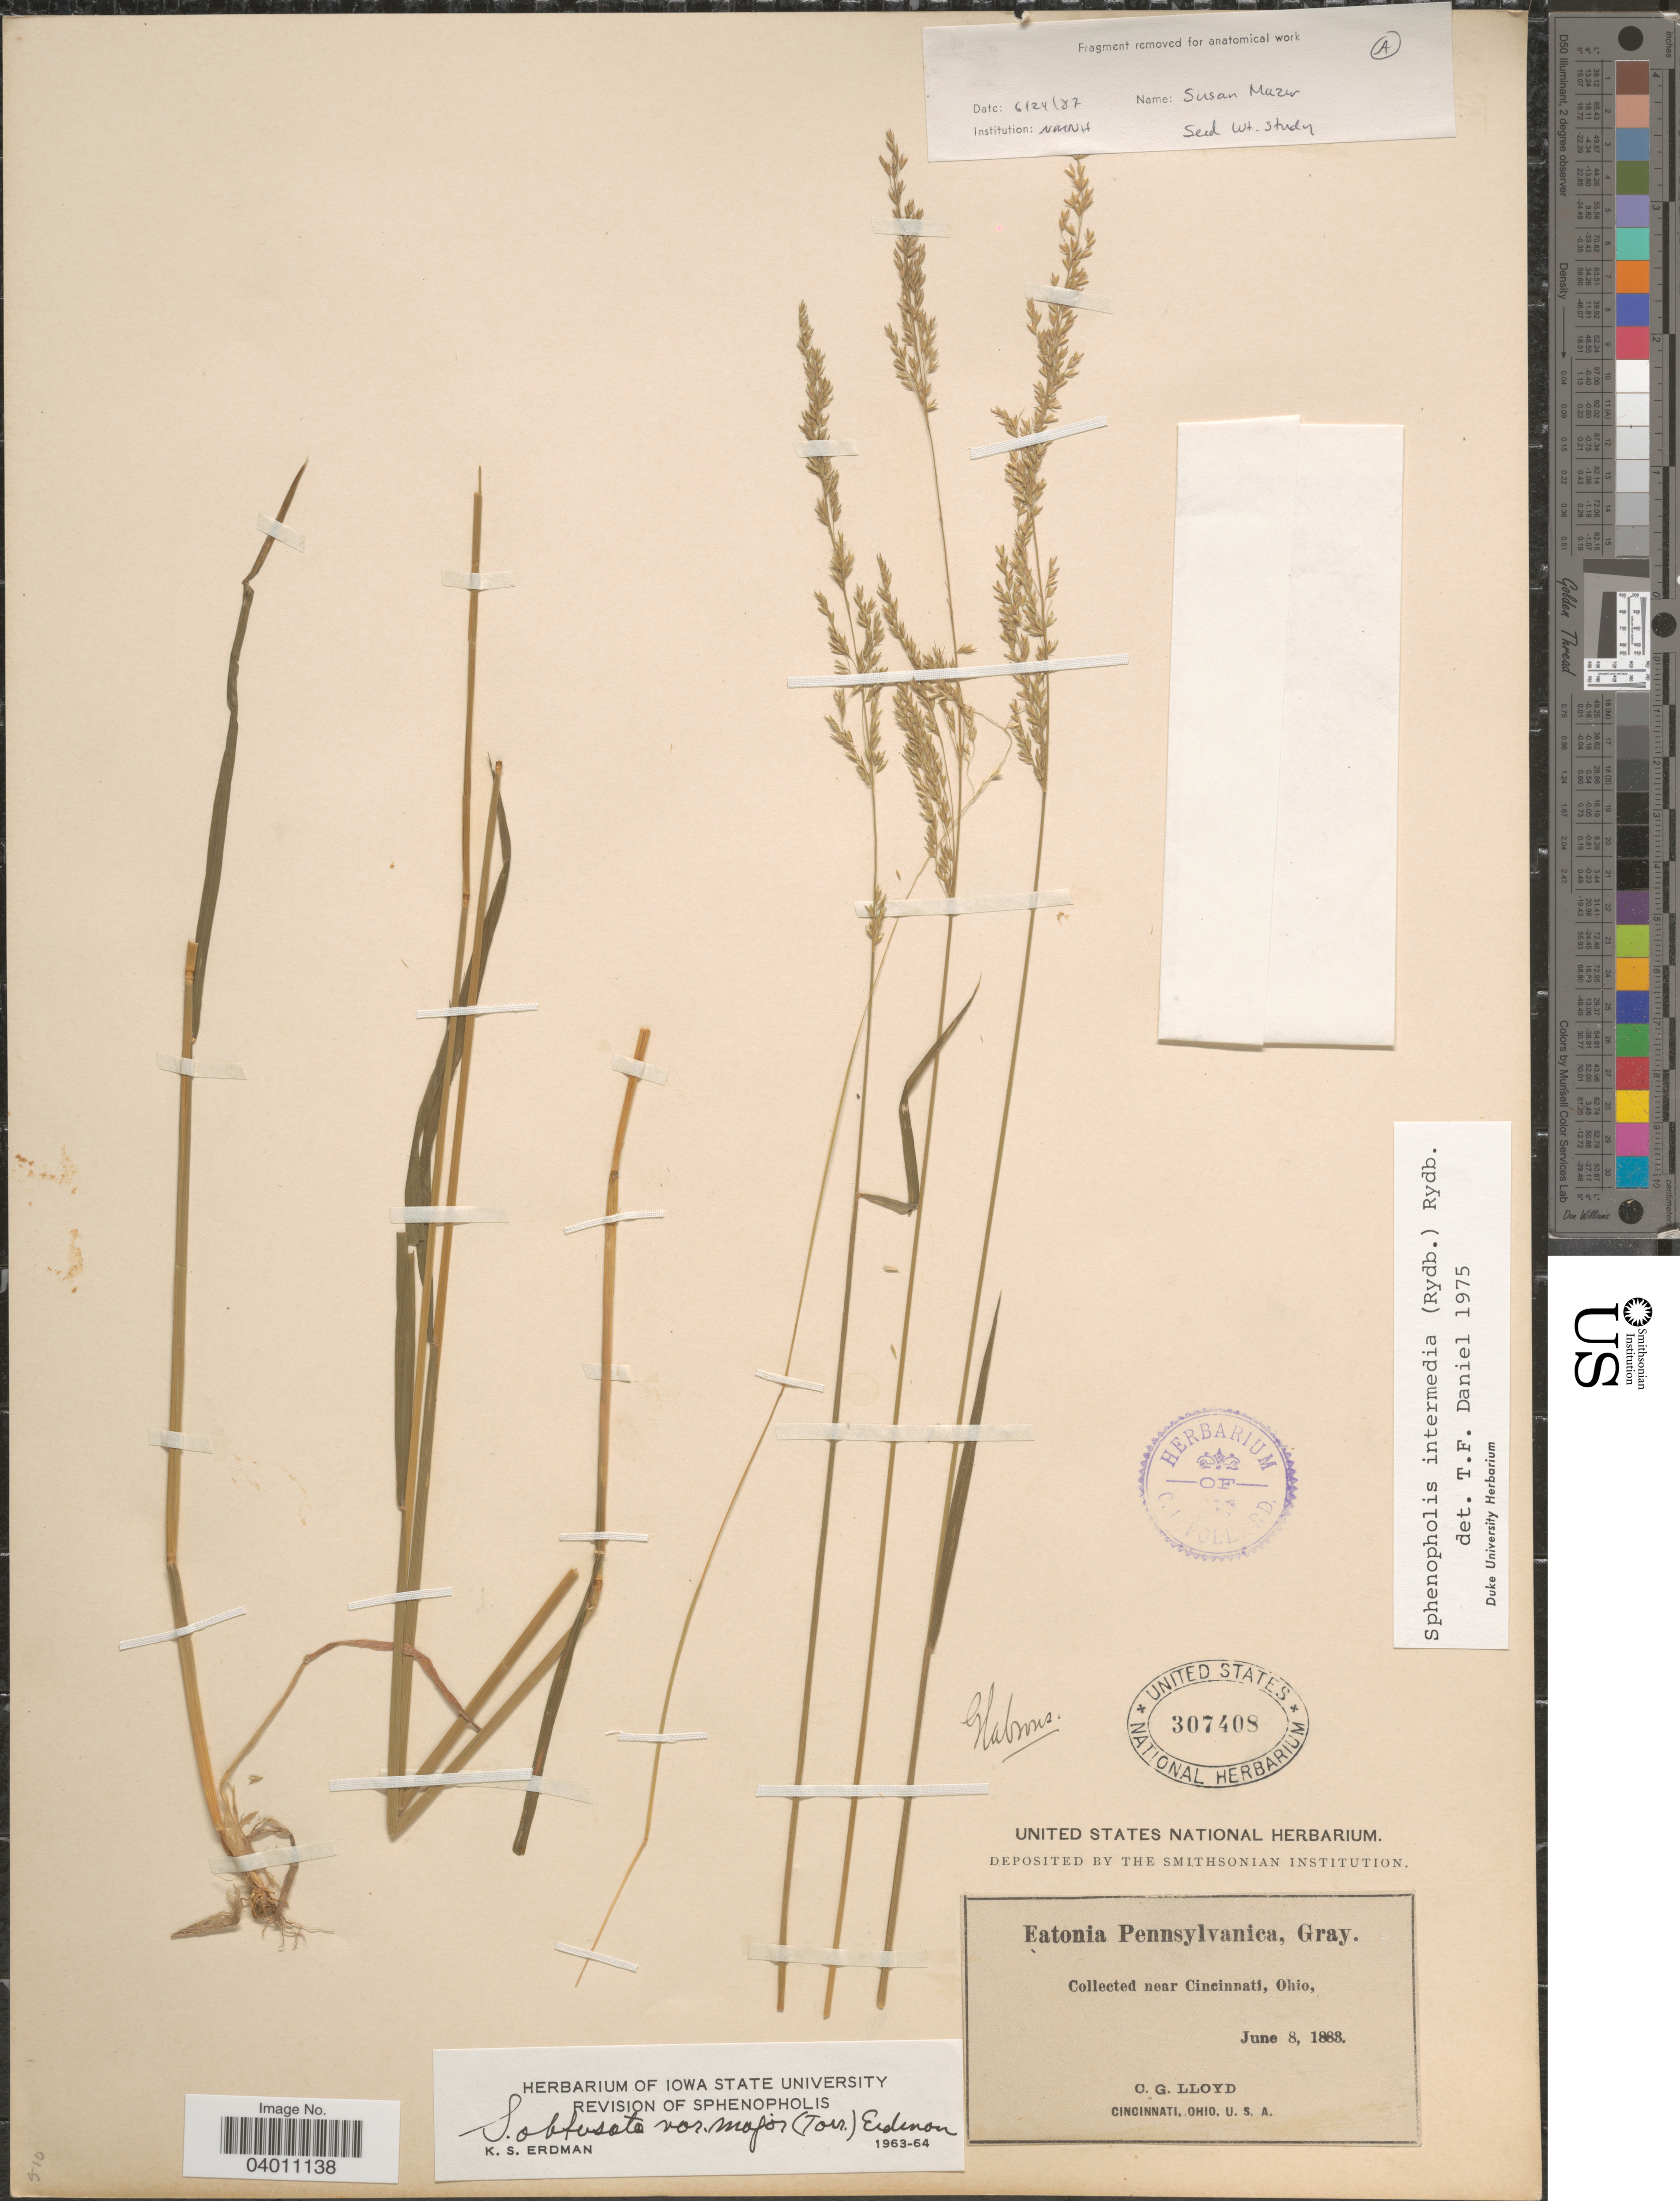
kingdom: Plantae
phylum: Tracheophyta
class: Liliopsida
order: Poales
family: Poaceae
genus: Sphenopholis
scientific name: Sphenopholis intermedia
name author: (Rydb.) Rydb.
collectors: C. G. Lloyd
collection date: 1883-06-08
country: United States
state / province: Ohio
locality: Near Cincinnati.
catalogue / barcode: US 307408